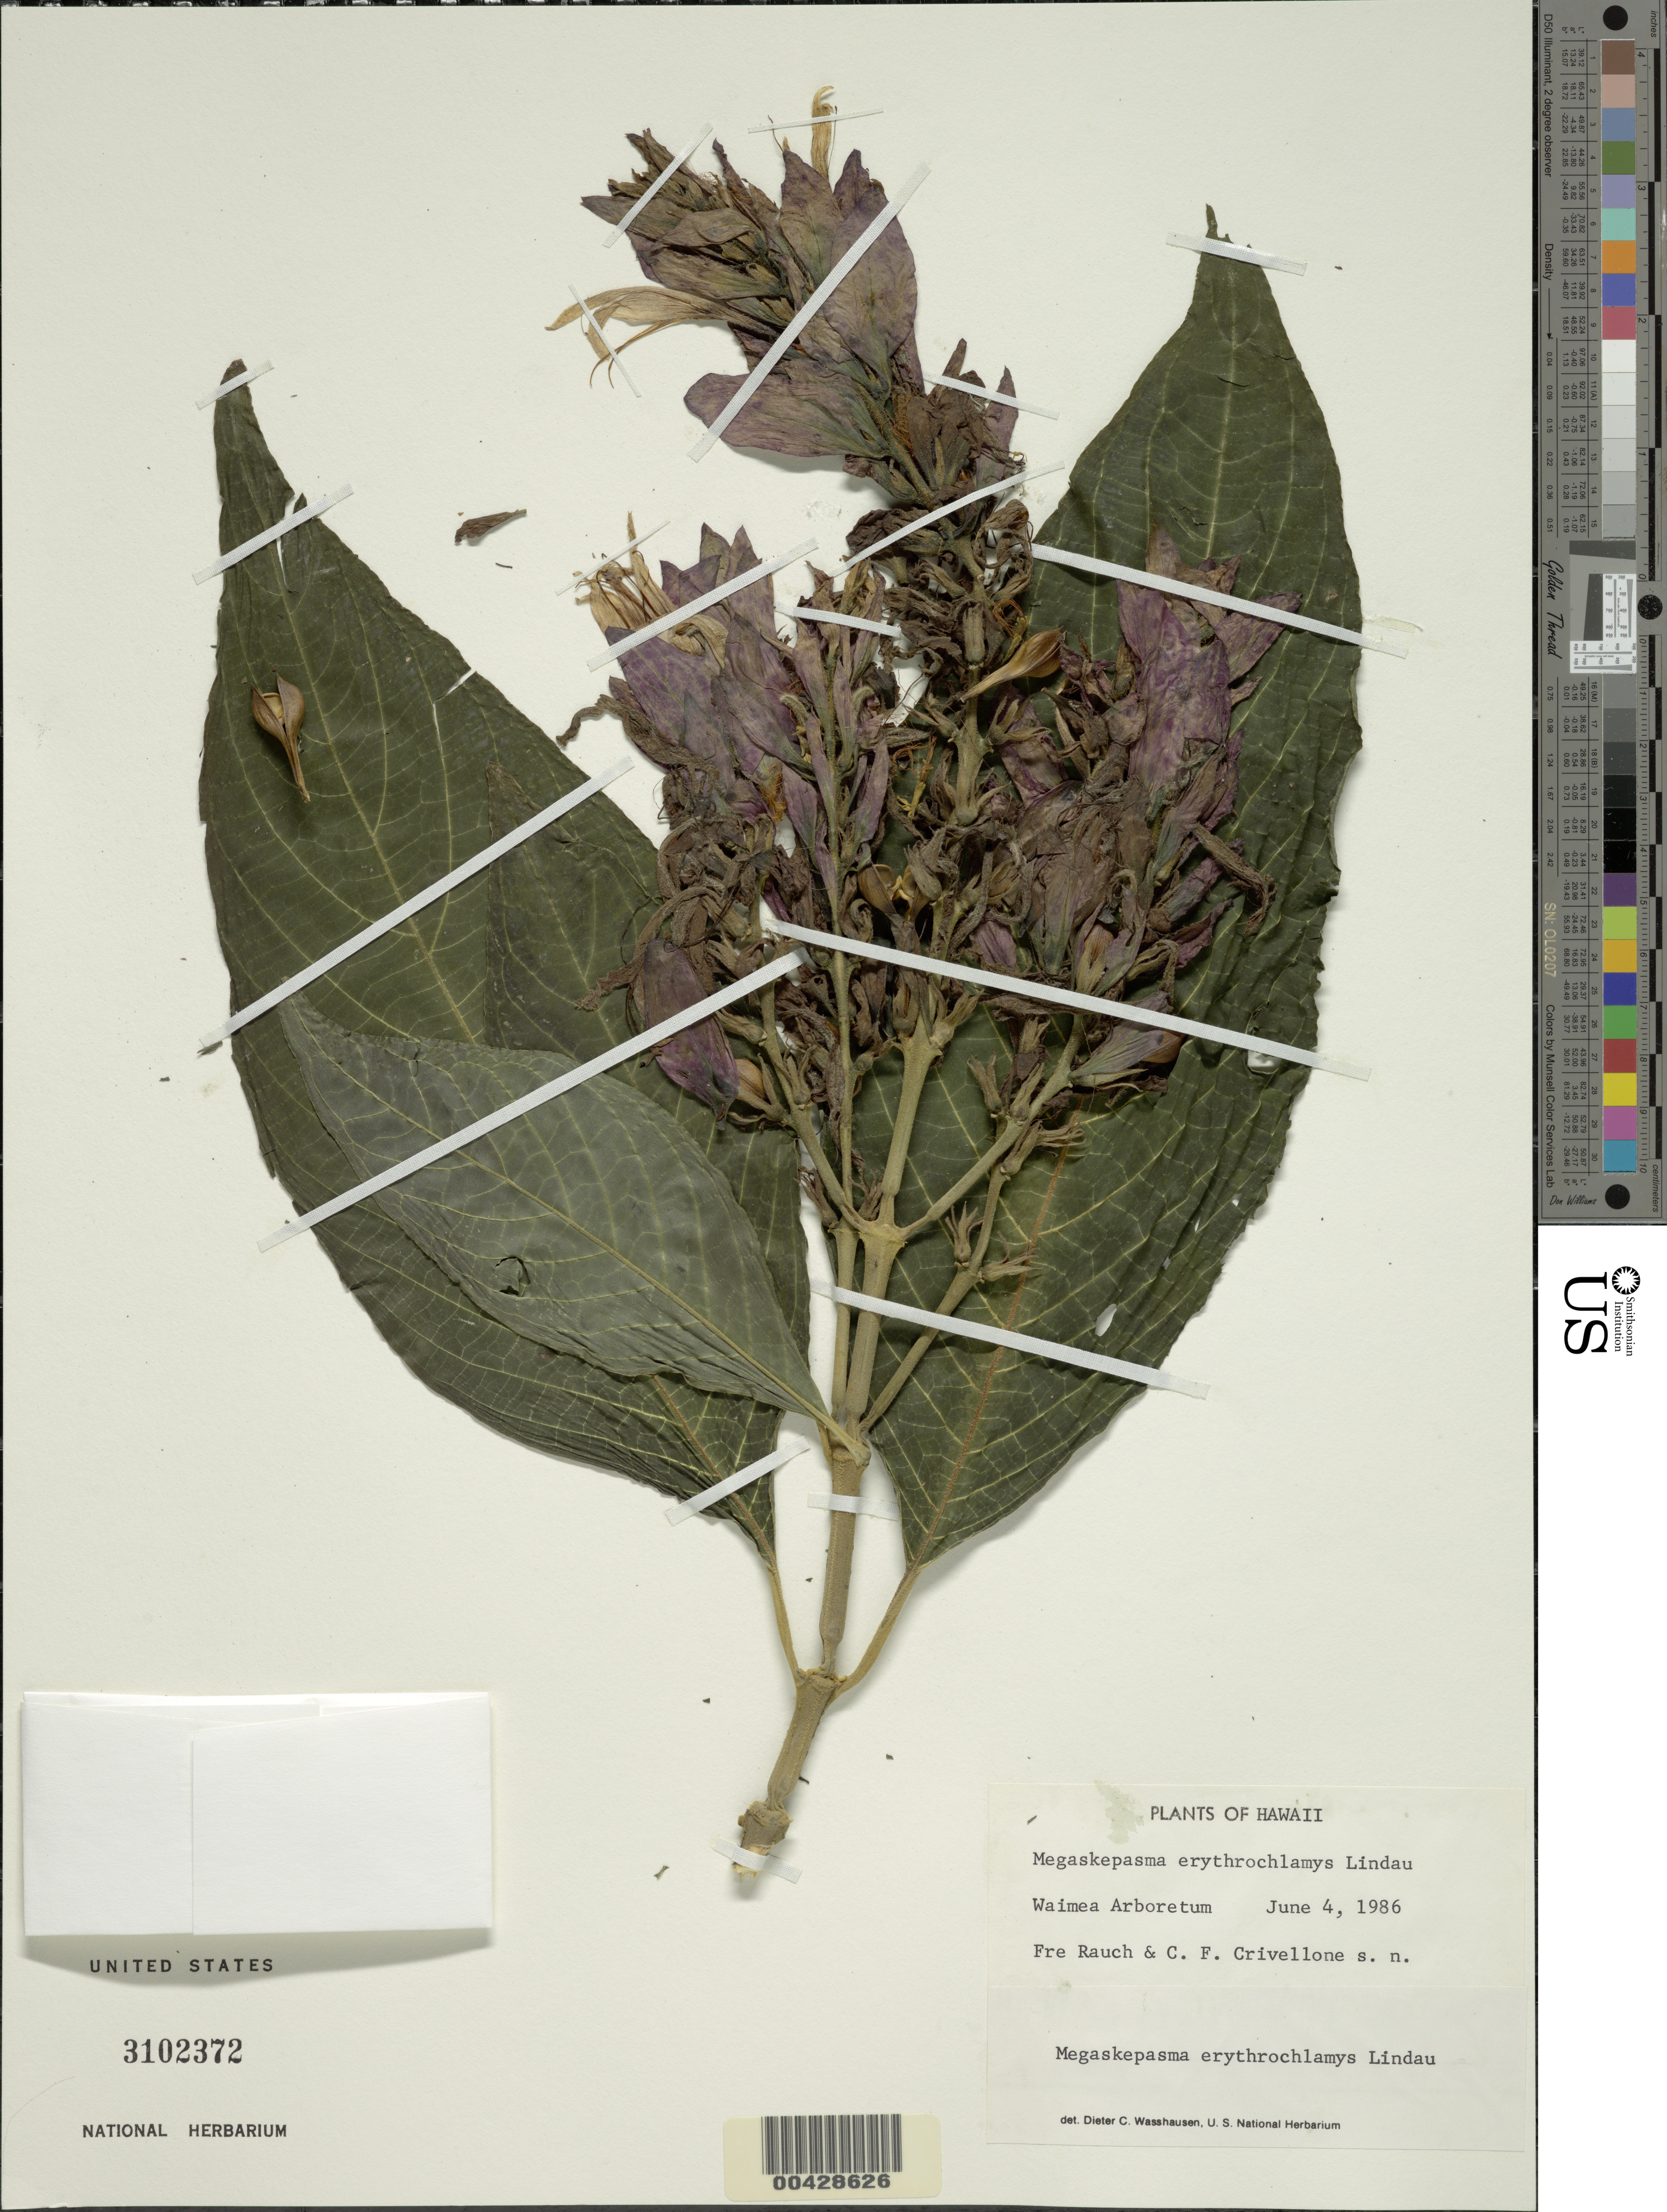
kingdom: Plantae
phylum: Tracheophyta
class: Magnoliopsida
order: Lamiales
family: Acanthaceae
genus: Megaskepasma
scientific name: Megaskepasma erythrochlamys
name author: Lindau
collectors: F. Rauch & C. Crivellone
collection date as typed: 4 Jun 1986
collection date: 1986-06-04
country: United States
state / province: Hawaii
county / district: Honolulu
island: Oahu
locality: Waimea Arboretum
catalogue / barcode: US 3102372